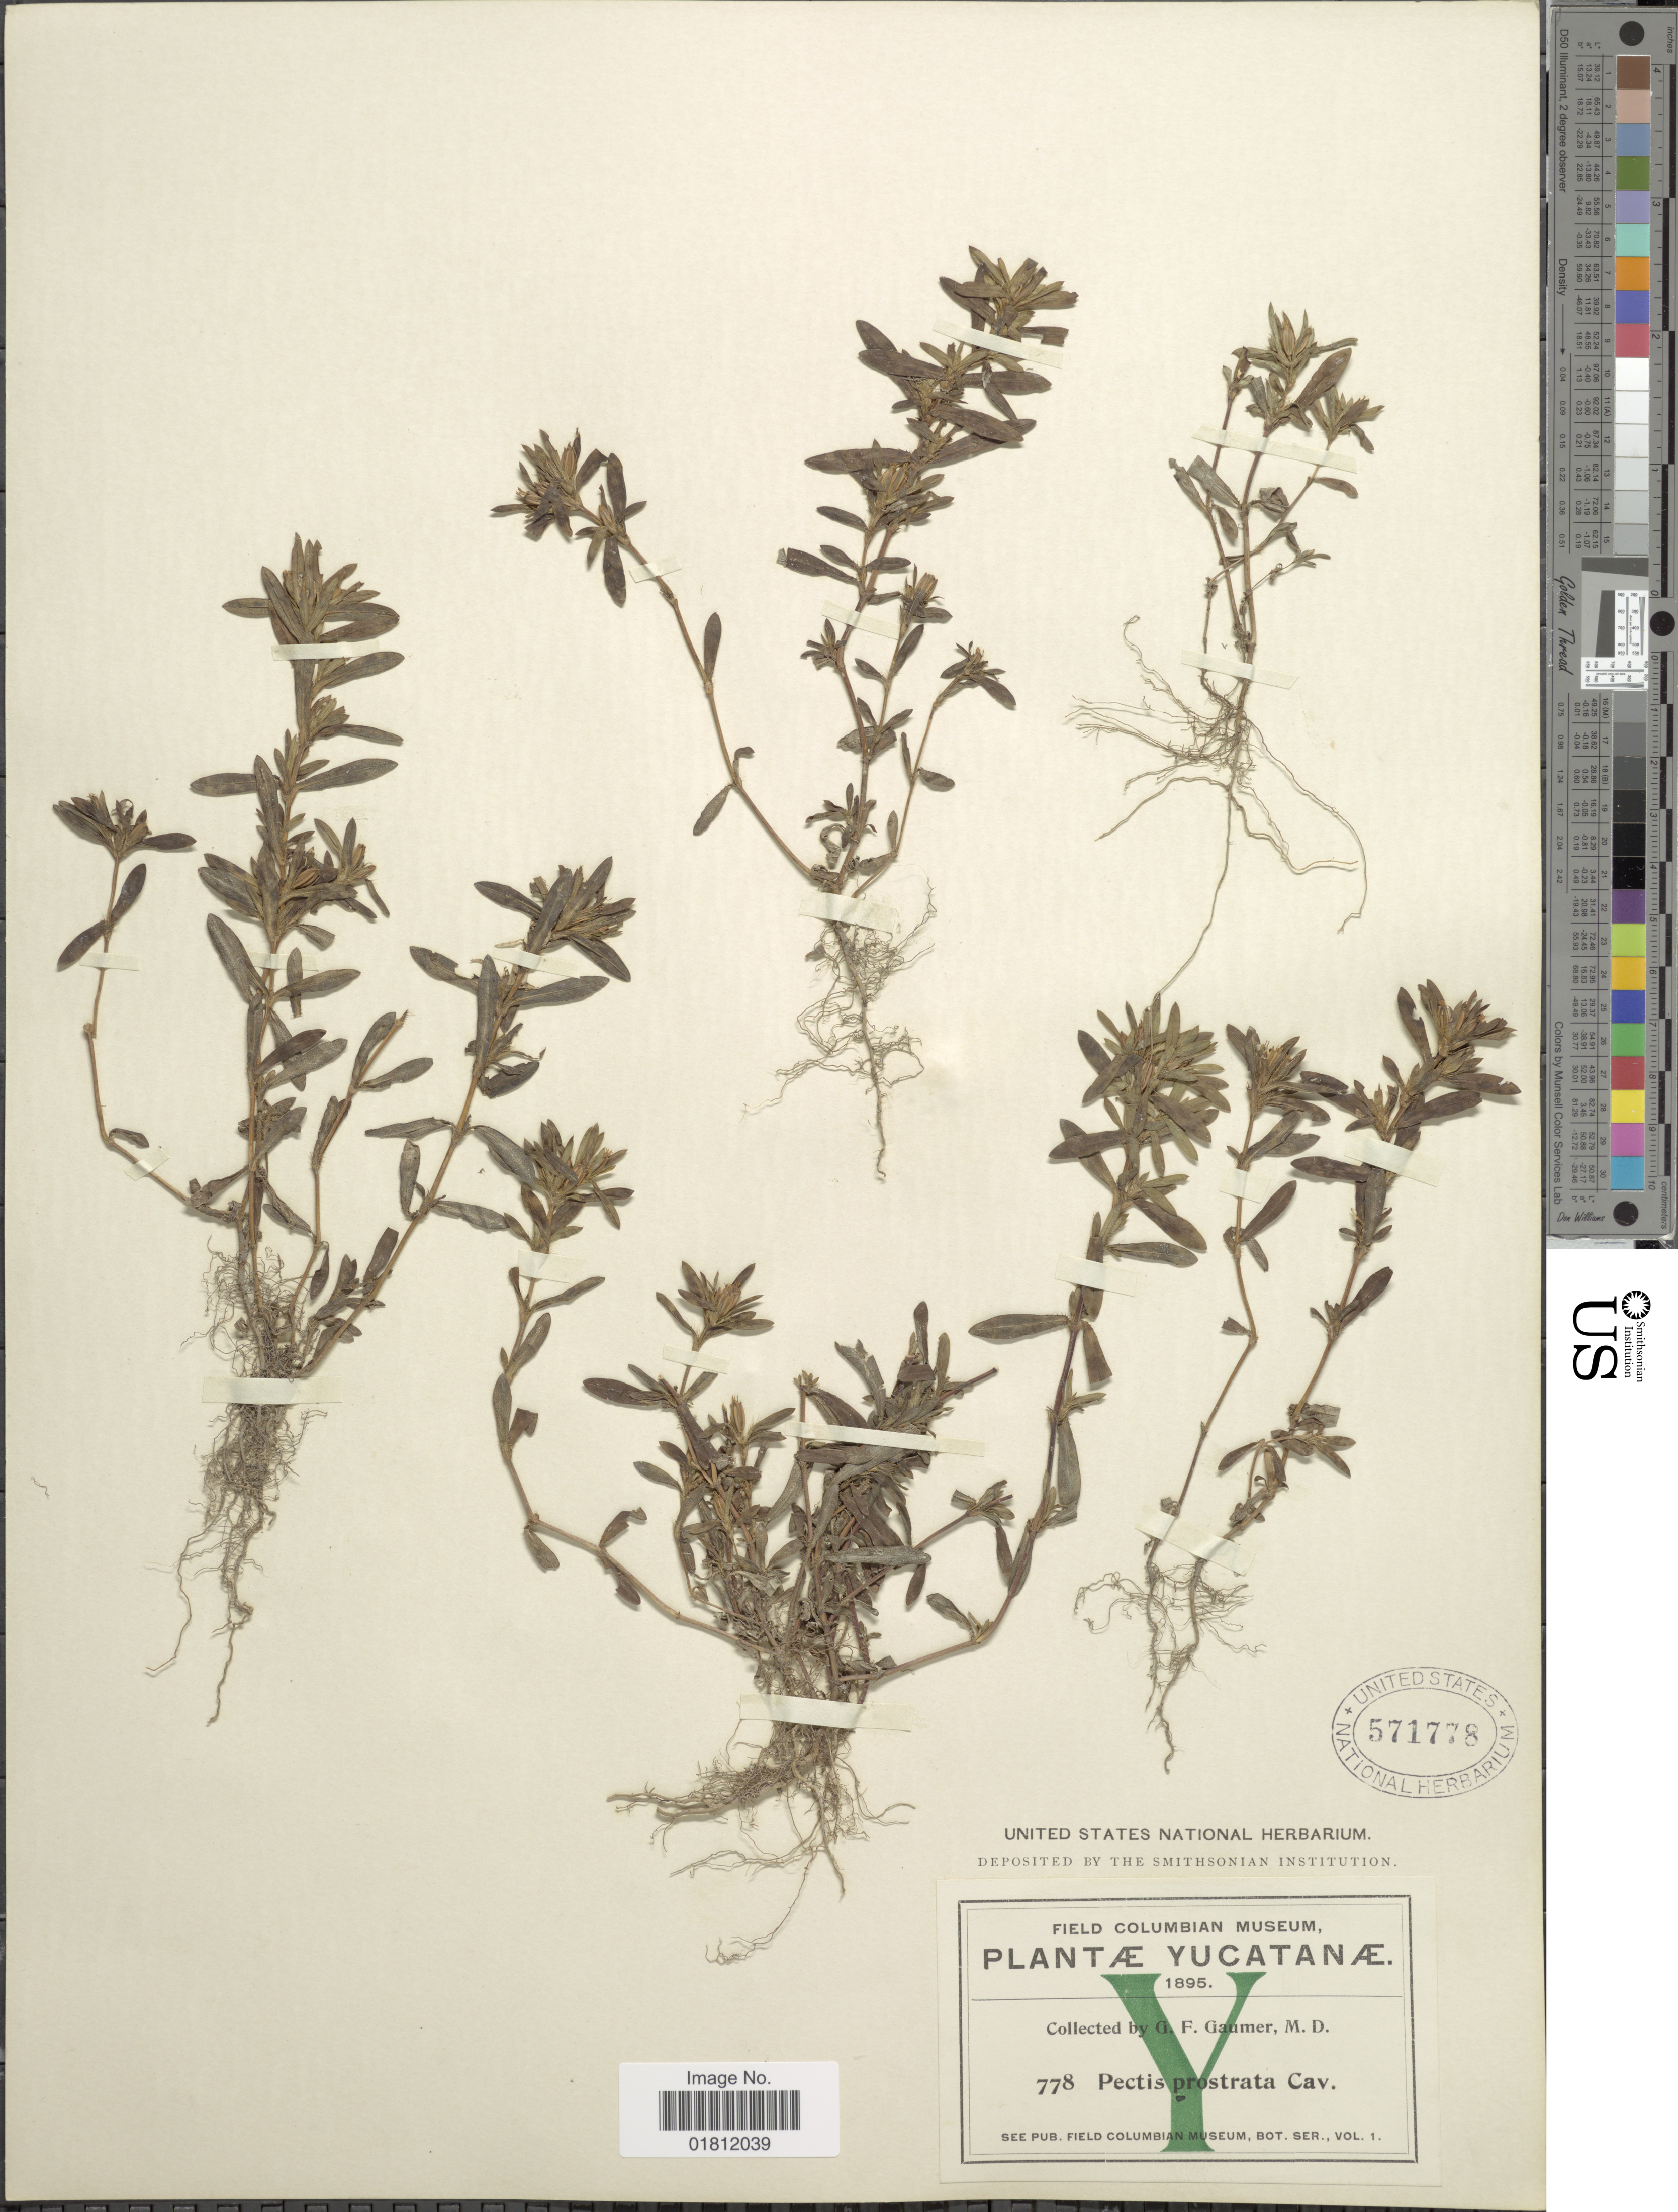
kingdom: Plantae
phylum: Tracheophyta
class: Magnoliopsida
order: Asterales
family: Asteraceae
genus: Pectis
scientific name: Pectis prostrata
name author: Cav.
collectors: G. F. Gaumer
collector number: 778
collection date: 1895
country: Mexico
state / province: Yucatán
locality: Yucatanae.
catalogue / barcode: US 571778